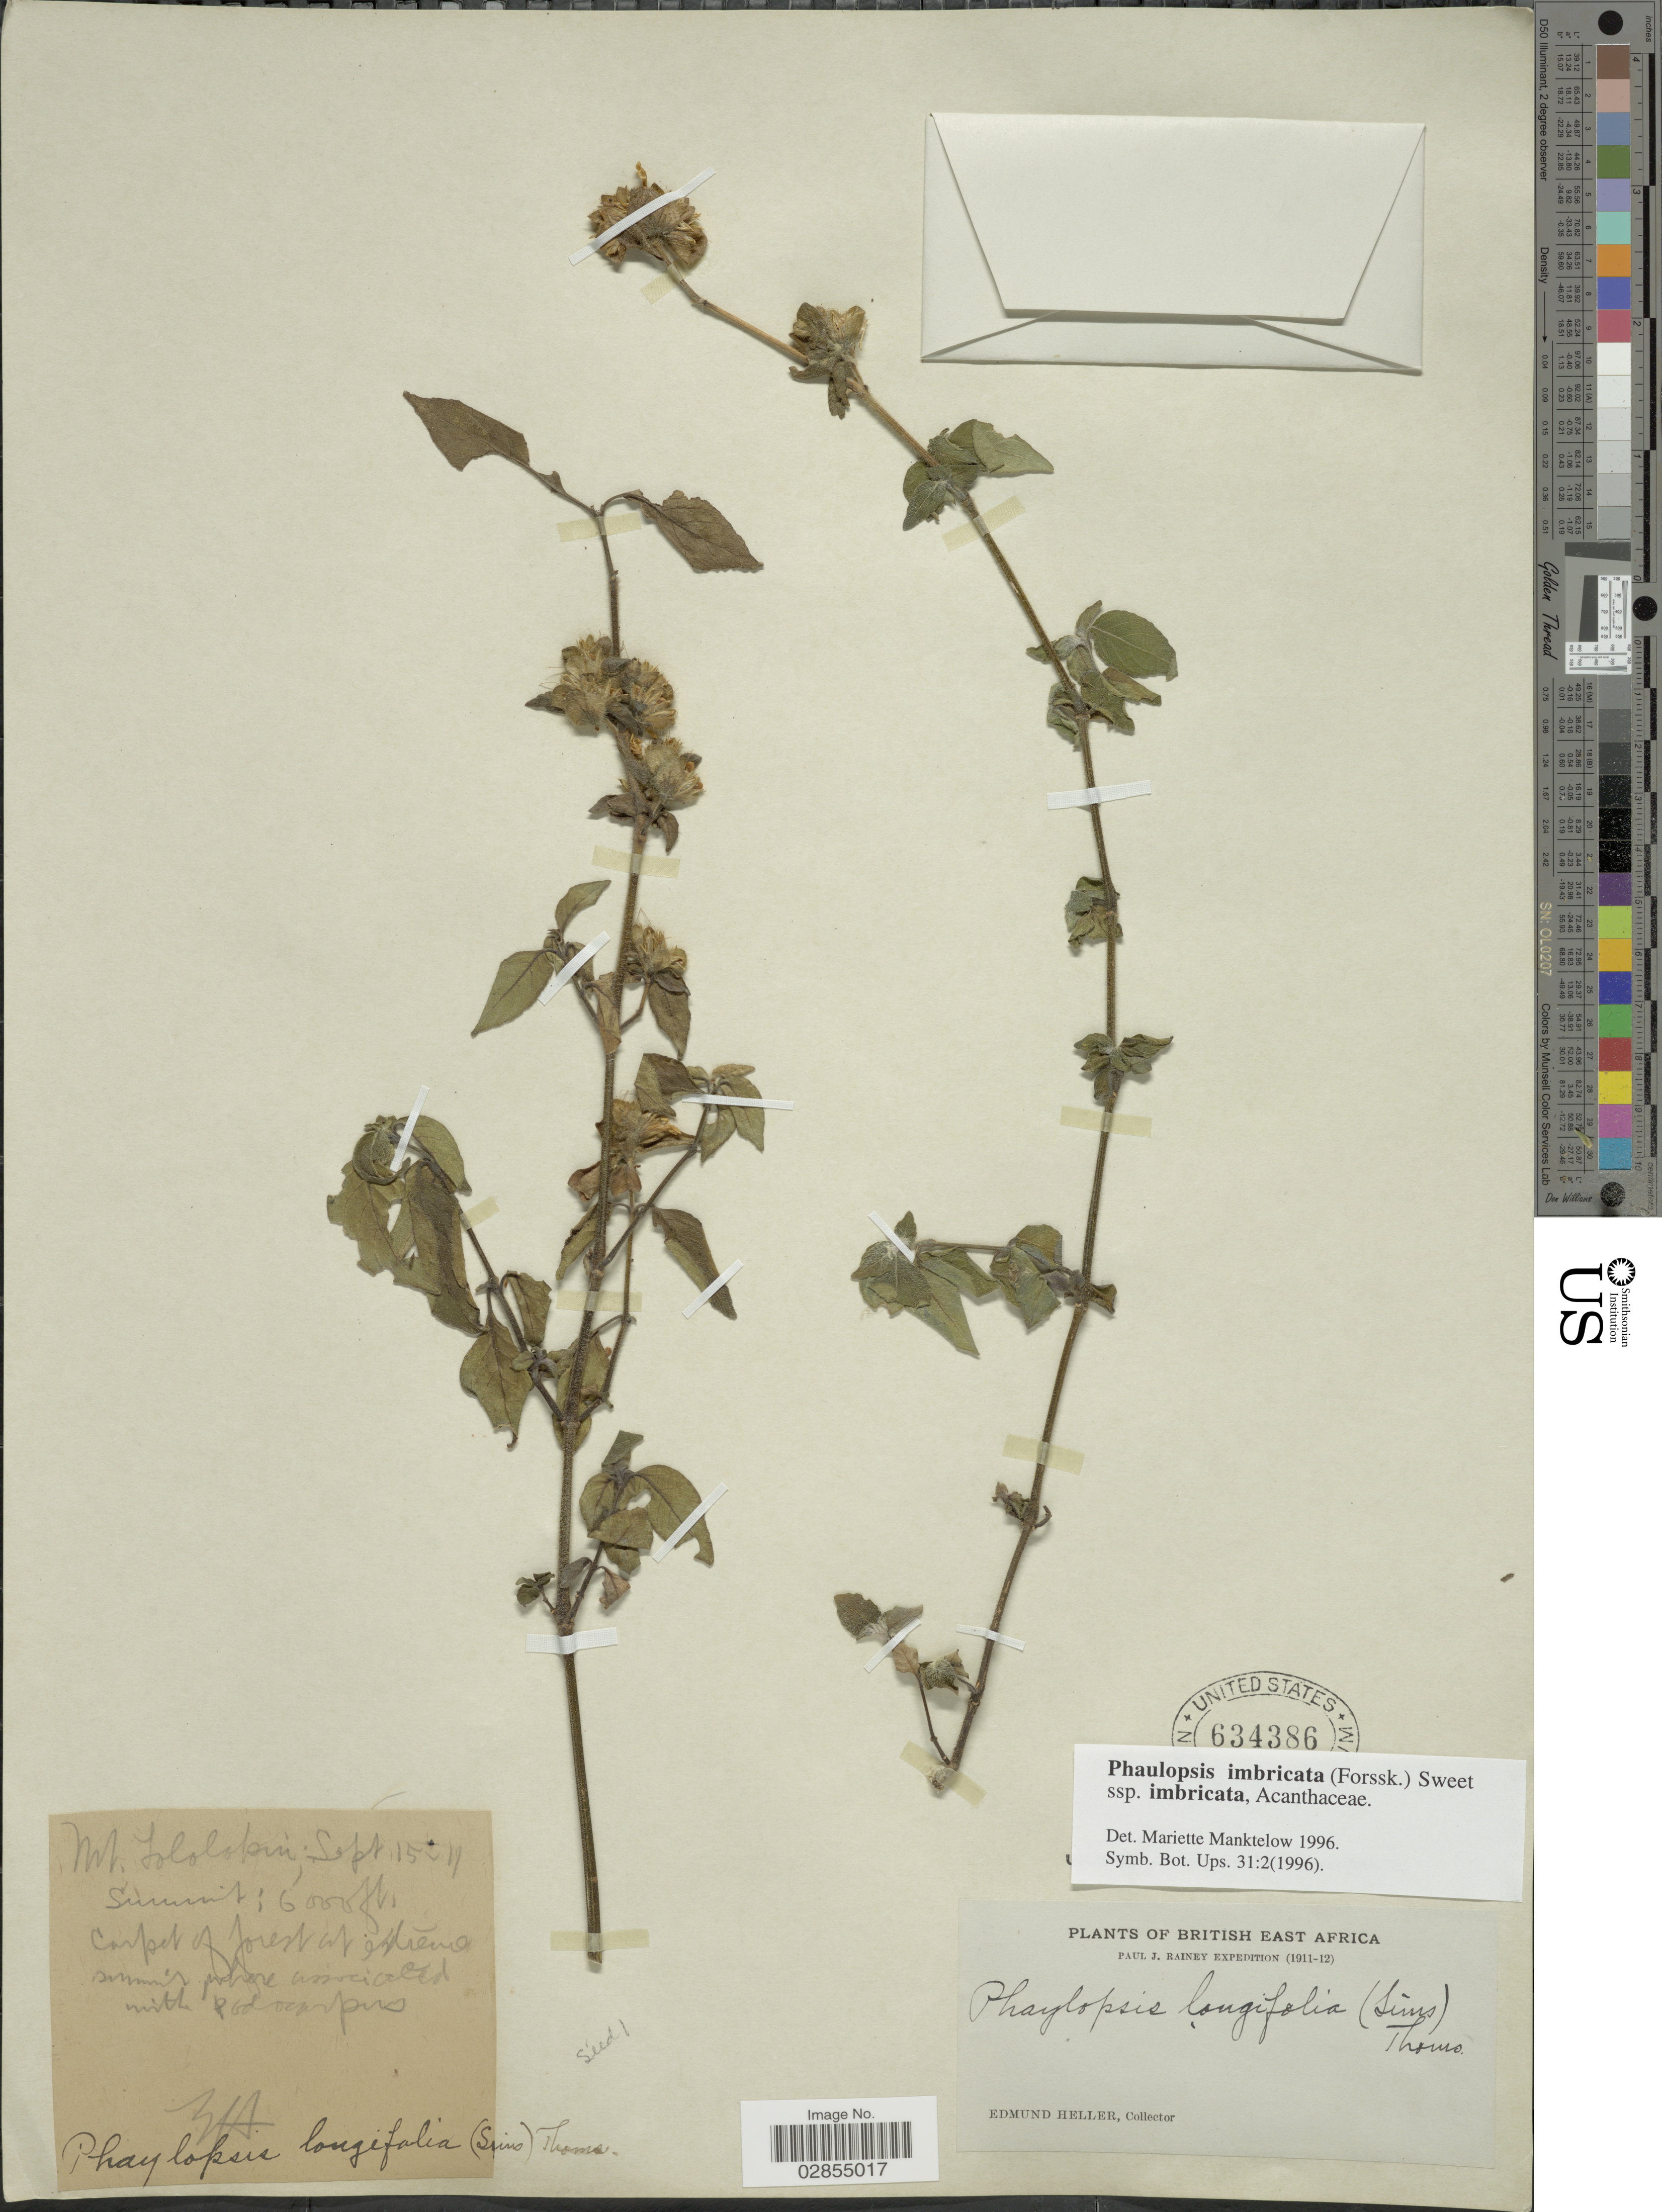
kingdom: Plantae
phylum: Tracheophyta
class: Magnoliopsida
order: Lamiales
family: Acanthaceae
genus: Phaulopsis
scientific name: Phaulopsis imbricata subsp. imbricata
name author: (Forssk.) Sweet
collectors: E. Heller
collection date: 1911-09-15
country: Kenya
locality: British East Africa, Mt. Tololopiri.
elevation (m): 1829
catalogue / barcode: US 634386